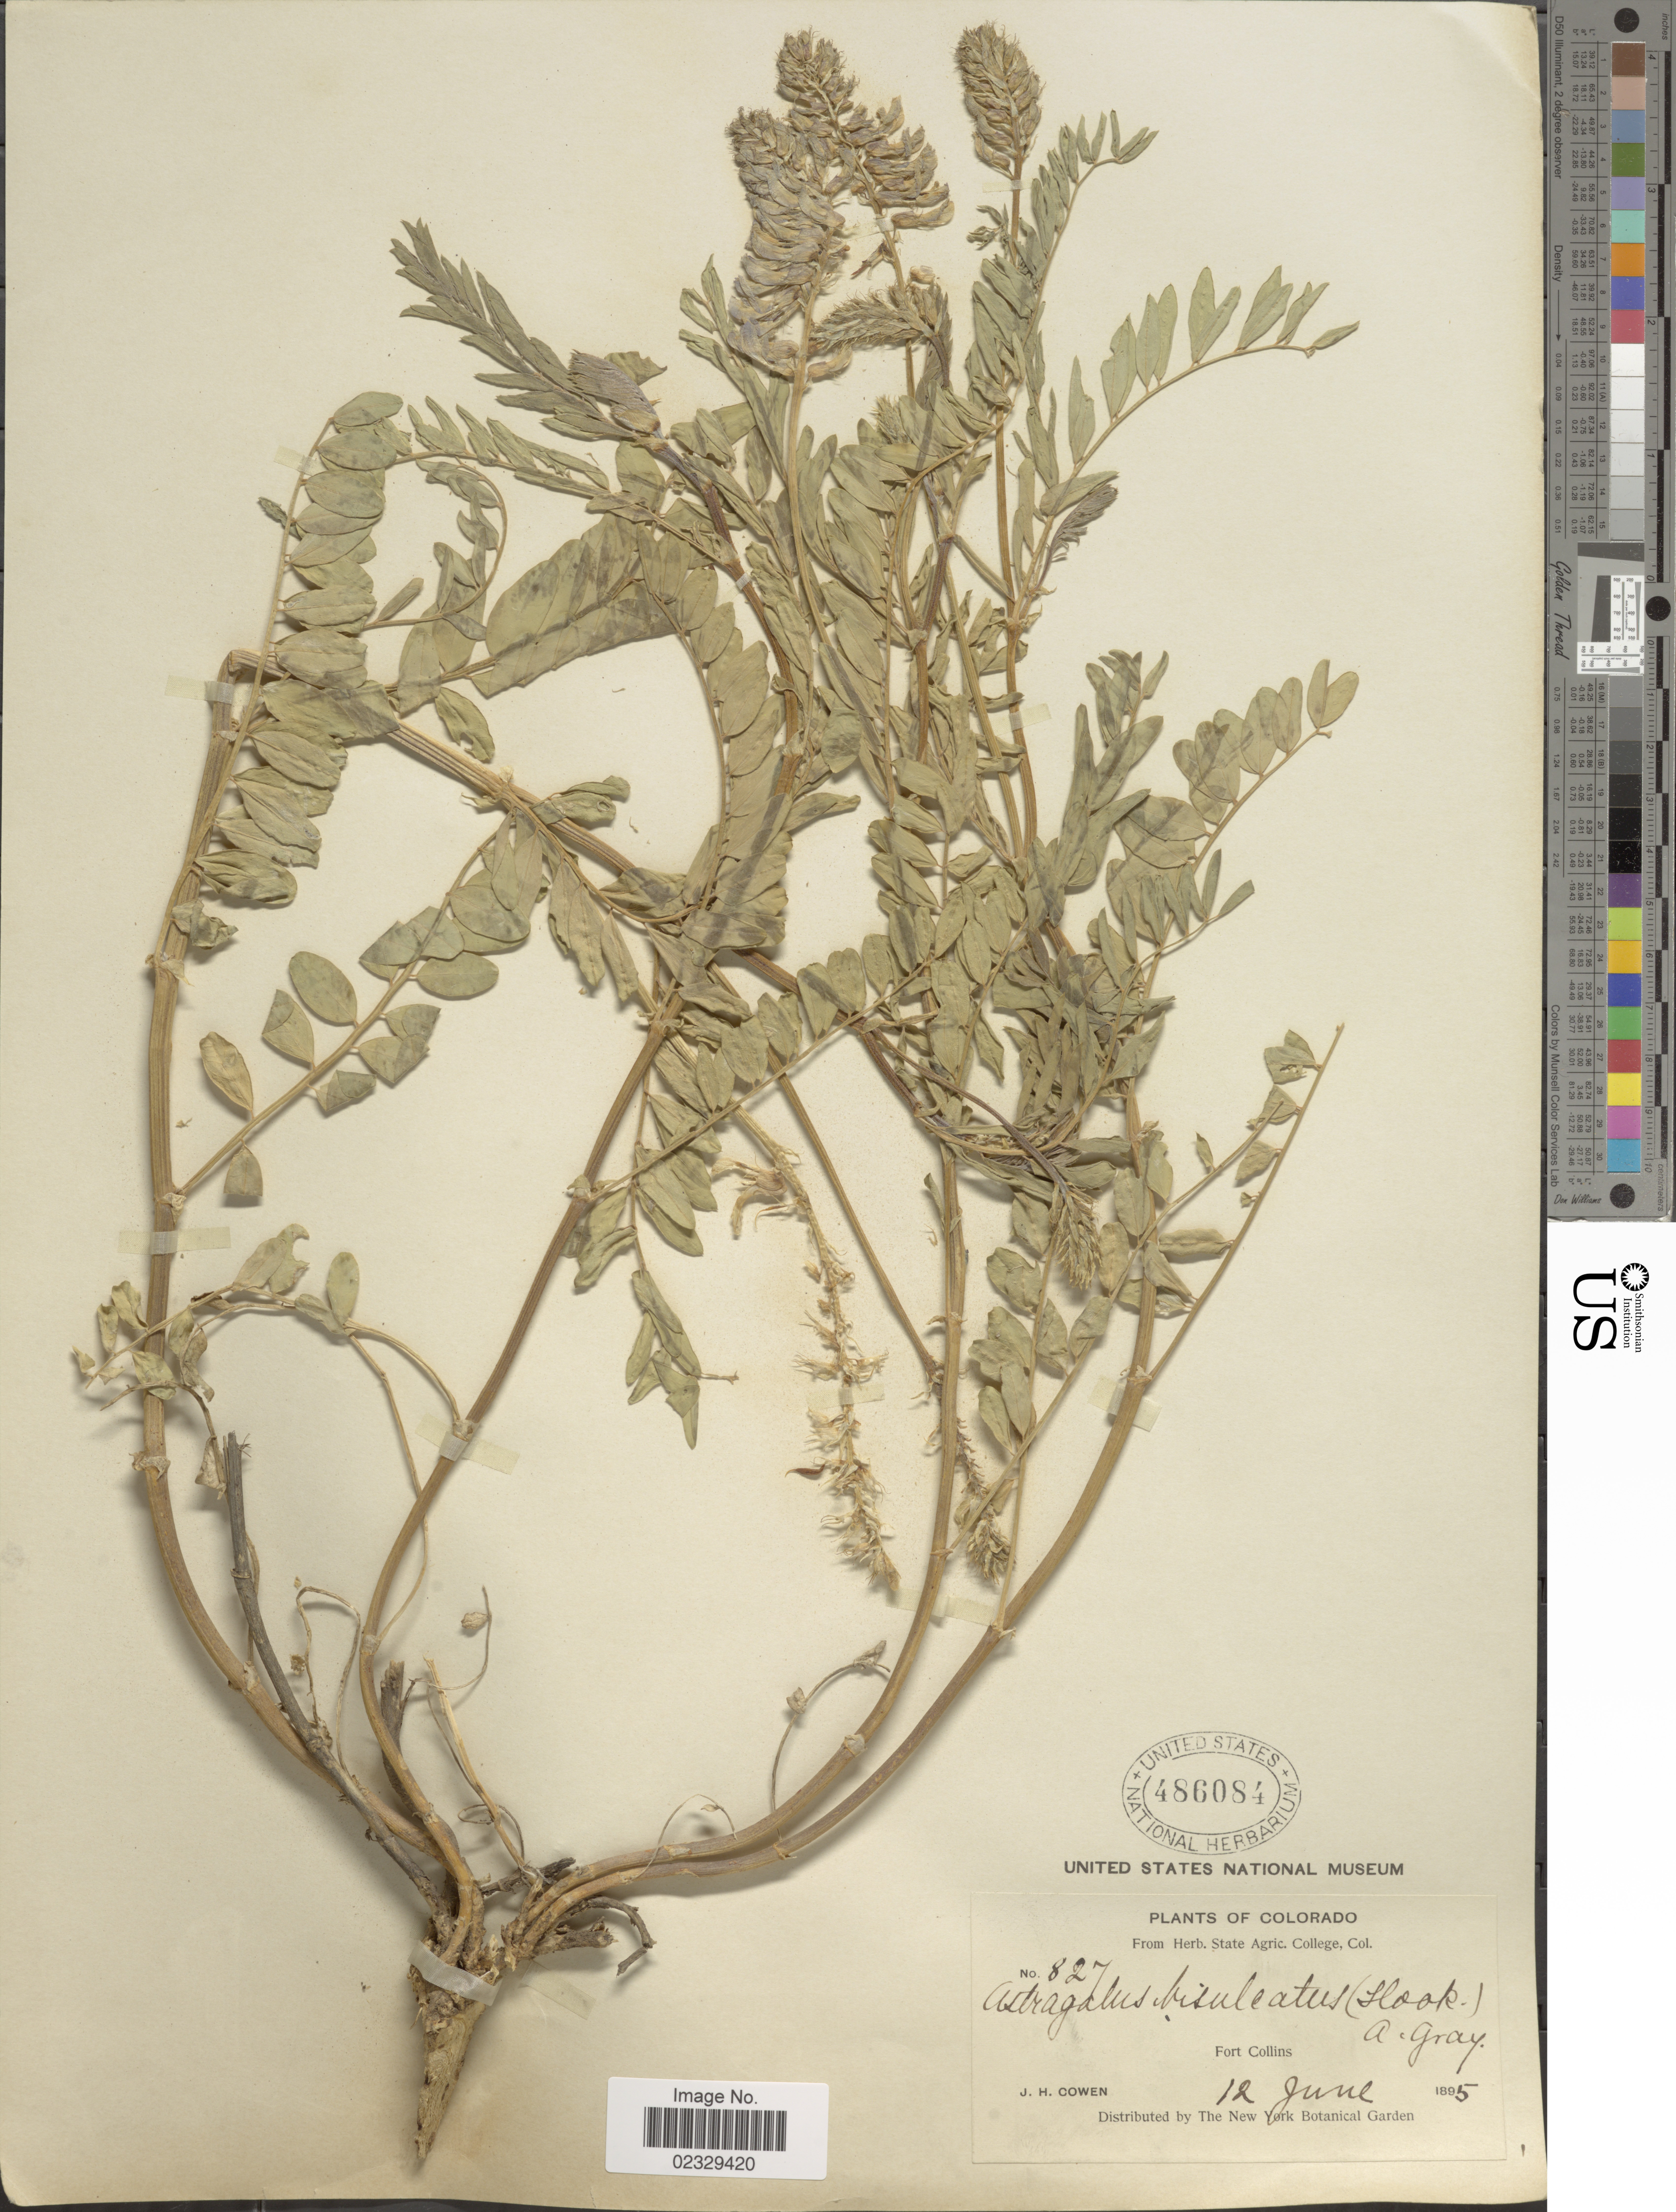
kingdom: Plantae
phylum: Tracheophyta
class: Magnoliopsida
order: Fabales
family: Fabaceae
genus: Astragalus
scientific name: Astragalus bisulcatus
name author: (Hook.) A. Gray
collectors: J. H. Cowen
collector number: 827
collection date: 1895-06-12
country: United States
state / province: Colorado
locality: Fort Collins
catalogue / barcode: US 486084